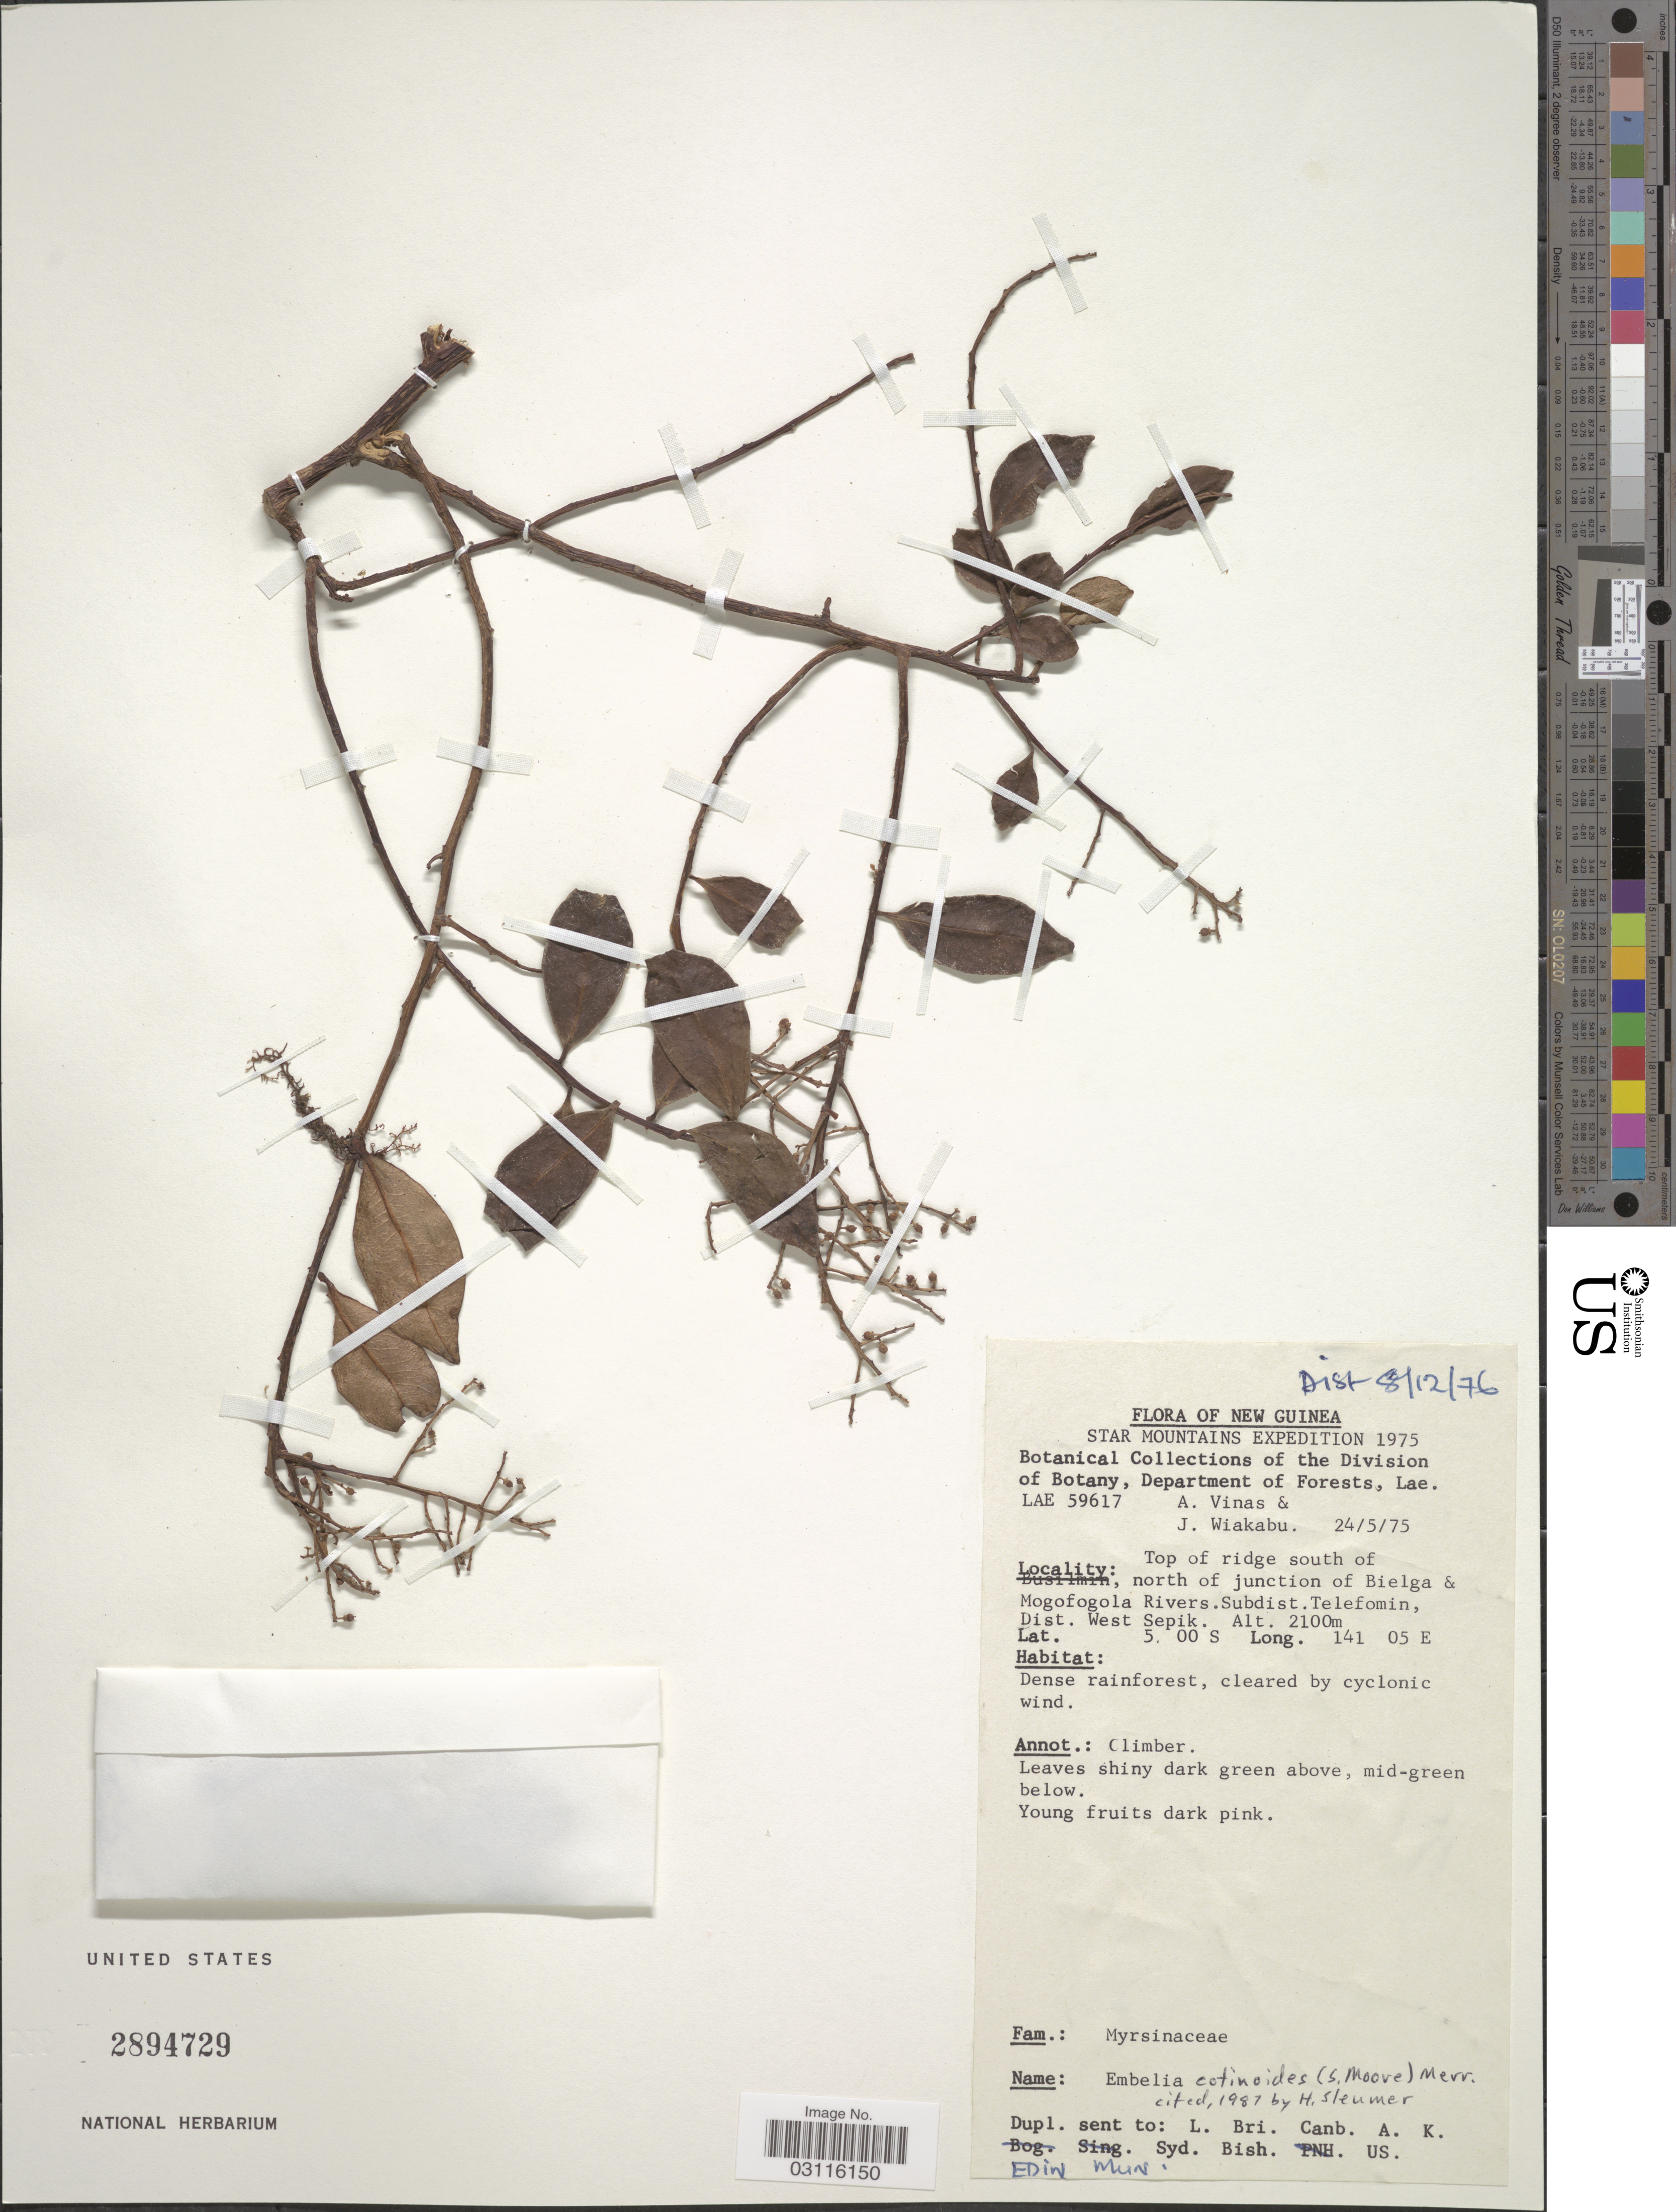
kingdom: Plantae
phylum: Tracheophyta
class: Magnoliopsida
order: Ericales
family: Primulaceae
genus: Embelia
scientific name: Embelia cotinoides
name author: (S. Moore) Merr.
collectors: A. Vinas & J. Wiakabu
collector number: LAE 59617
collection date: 1975-05-24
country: Papua New Guinea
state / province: Sandaun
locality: New Guinea. Star Mountains. Top of ridge south of Busilmin, north of junction of Bielga & Mogofogola Rivers. Subdist. Telefomin, Dist. West Sepik.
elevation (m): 2100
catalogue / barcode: US 2894729